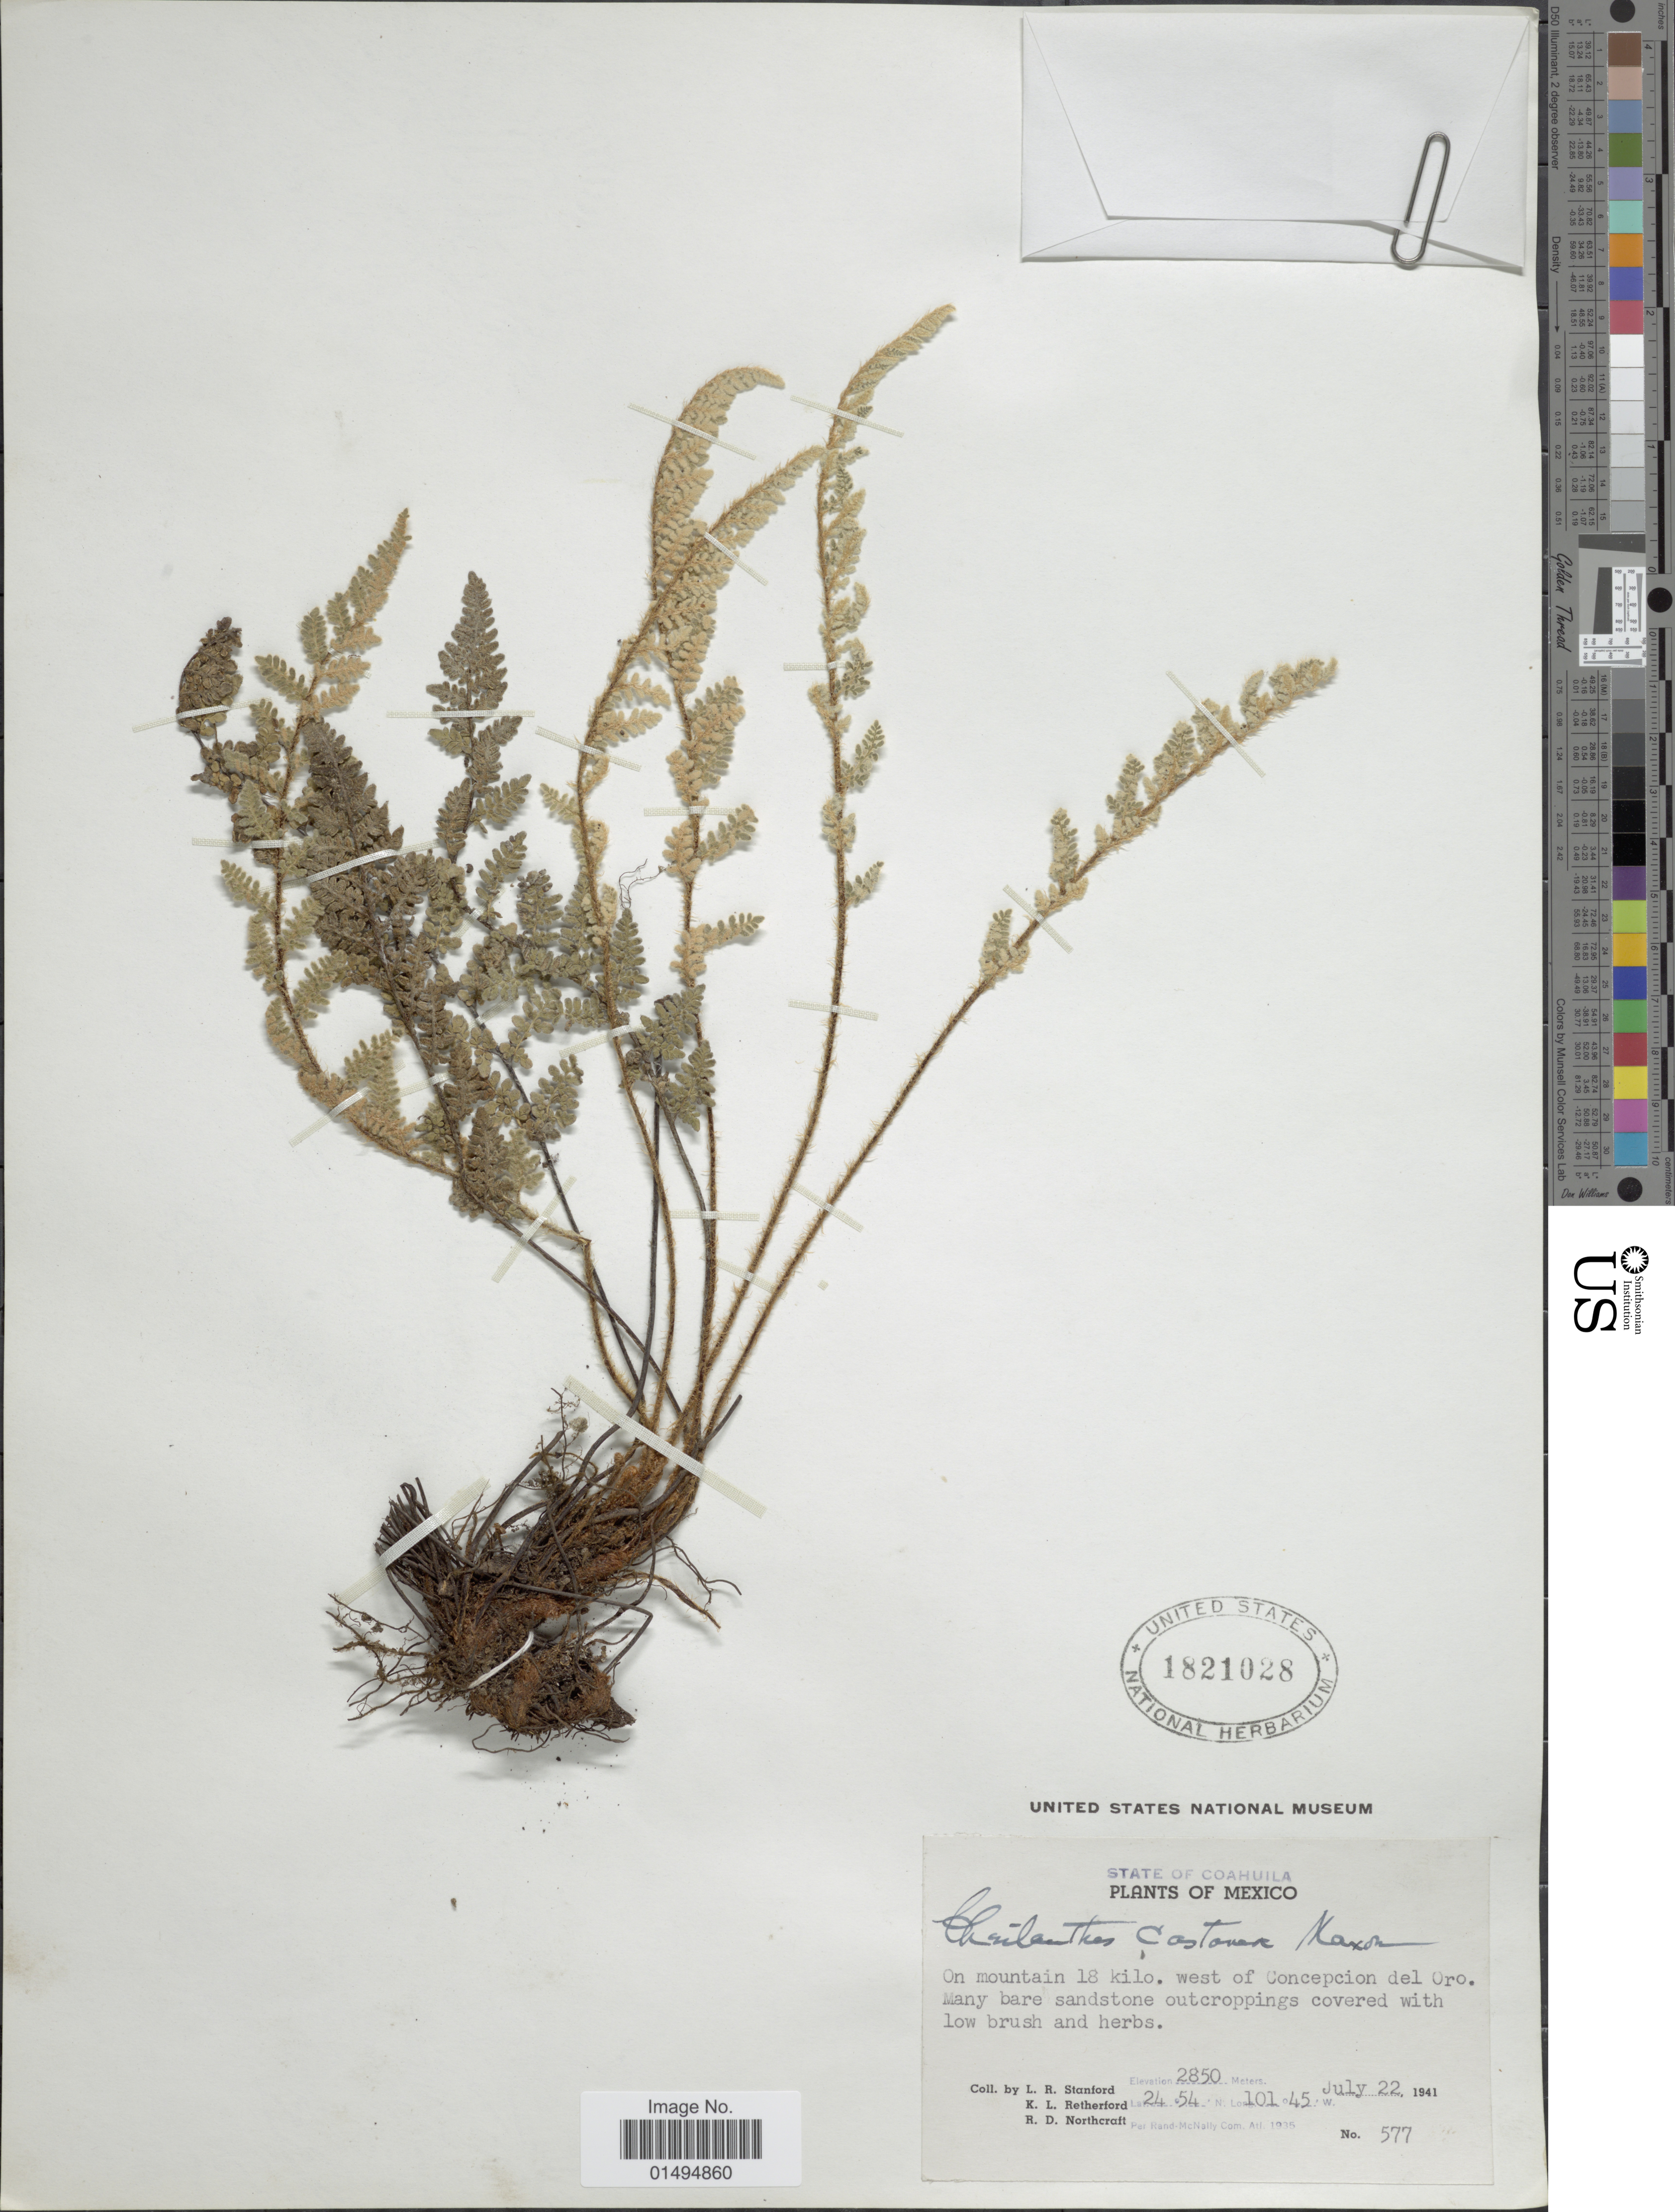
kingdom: Plantae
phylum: Tracheophyta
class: Polypodiopsida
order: Polypodiales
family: Pteridaceae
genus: Myriopteris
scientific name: Myriopteris rufa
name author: Fée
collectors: L. R. Stanford, K. Retherford & R. Northcraft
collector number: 577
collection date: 1941-07-22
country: Mexico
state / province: Coahuila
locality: State of Coahuila, On mountain 14 kilo, west of Concepcion del Oro, Many bare sandstone outcroppings covered with low brush and herbs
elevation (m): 2850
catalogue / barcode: US 1821028